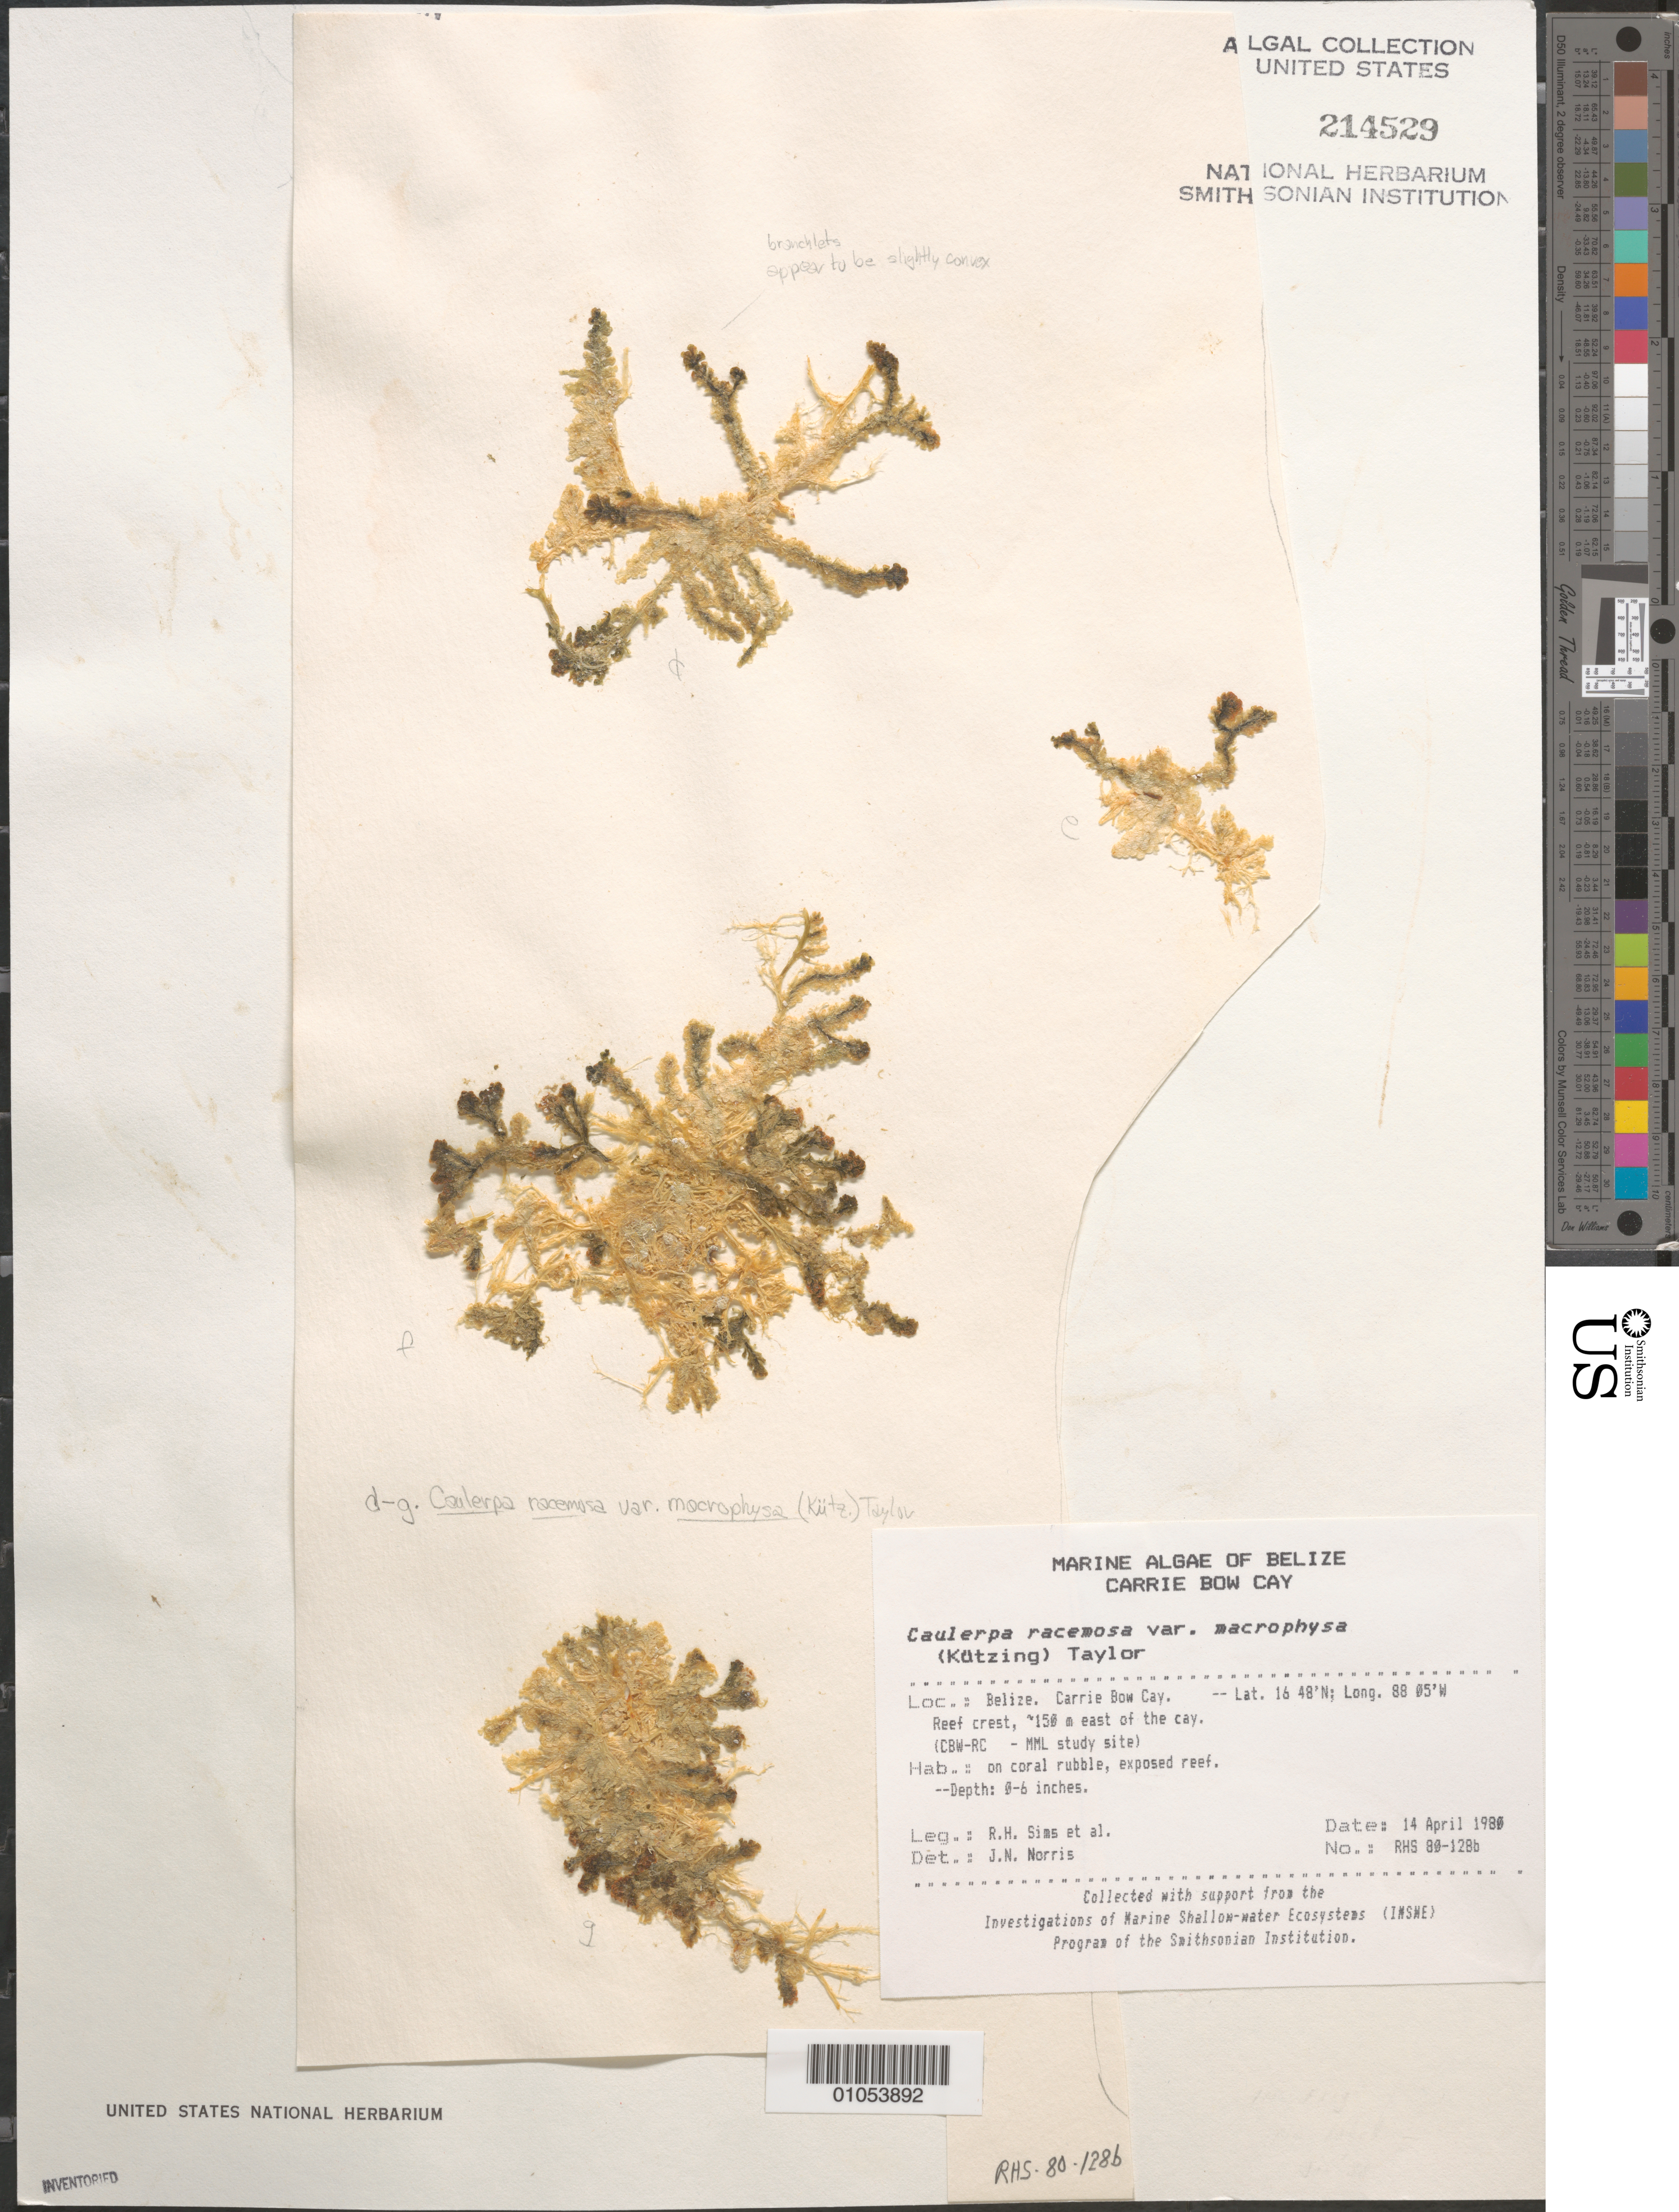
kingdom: Plantae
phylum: Chlorophyta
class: Ulvophyceae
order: Bryopsidales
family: Caulerpaceae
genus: Caulerpa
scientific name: Caulerpa racemosa var. macrophysa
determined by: Norris, James N.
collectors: R. H. Sims & et al.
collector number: RHS 80-128b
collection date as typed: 14 Apr 1980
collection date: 1980-04-14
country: Belize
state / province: Stann Creek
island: Carrie Bow Cay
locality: Reef cres, ca. 150 m east of Carrie Bow Cay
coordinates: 16 48'N, 88 05'W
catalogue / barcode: US 214529